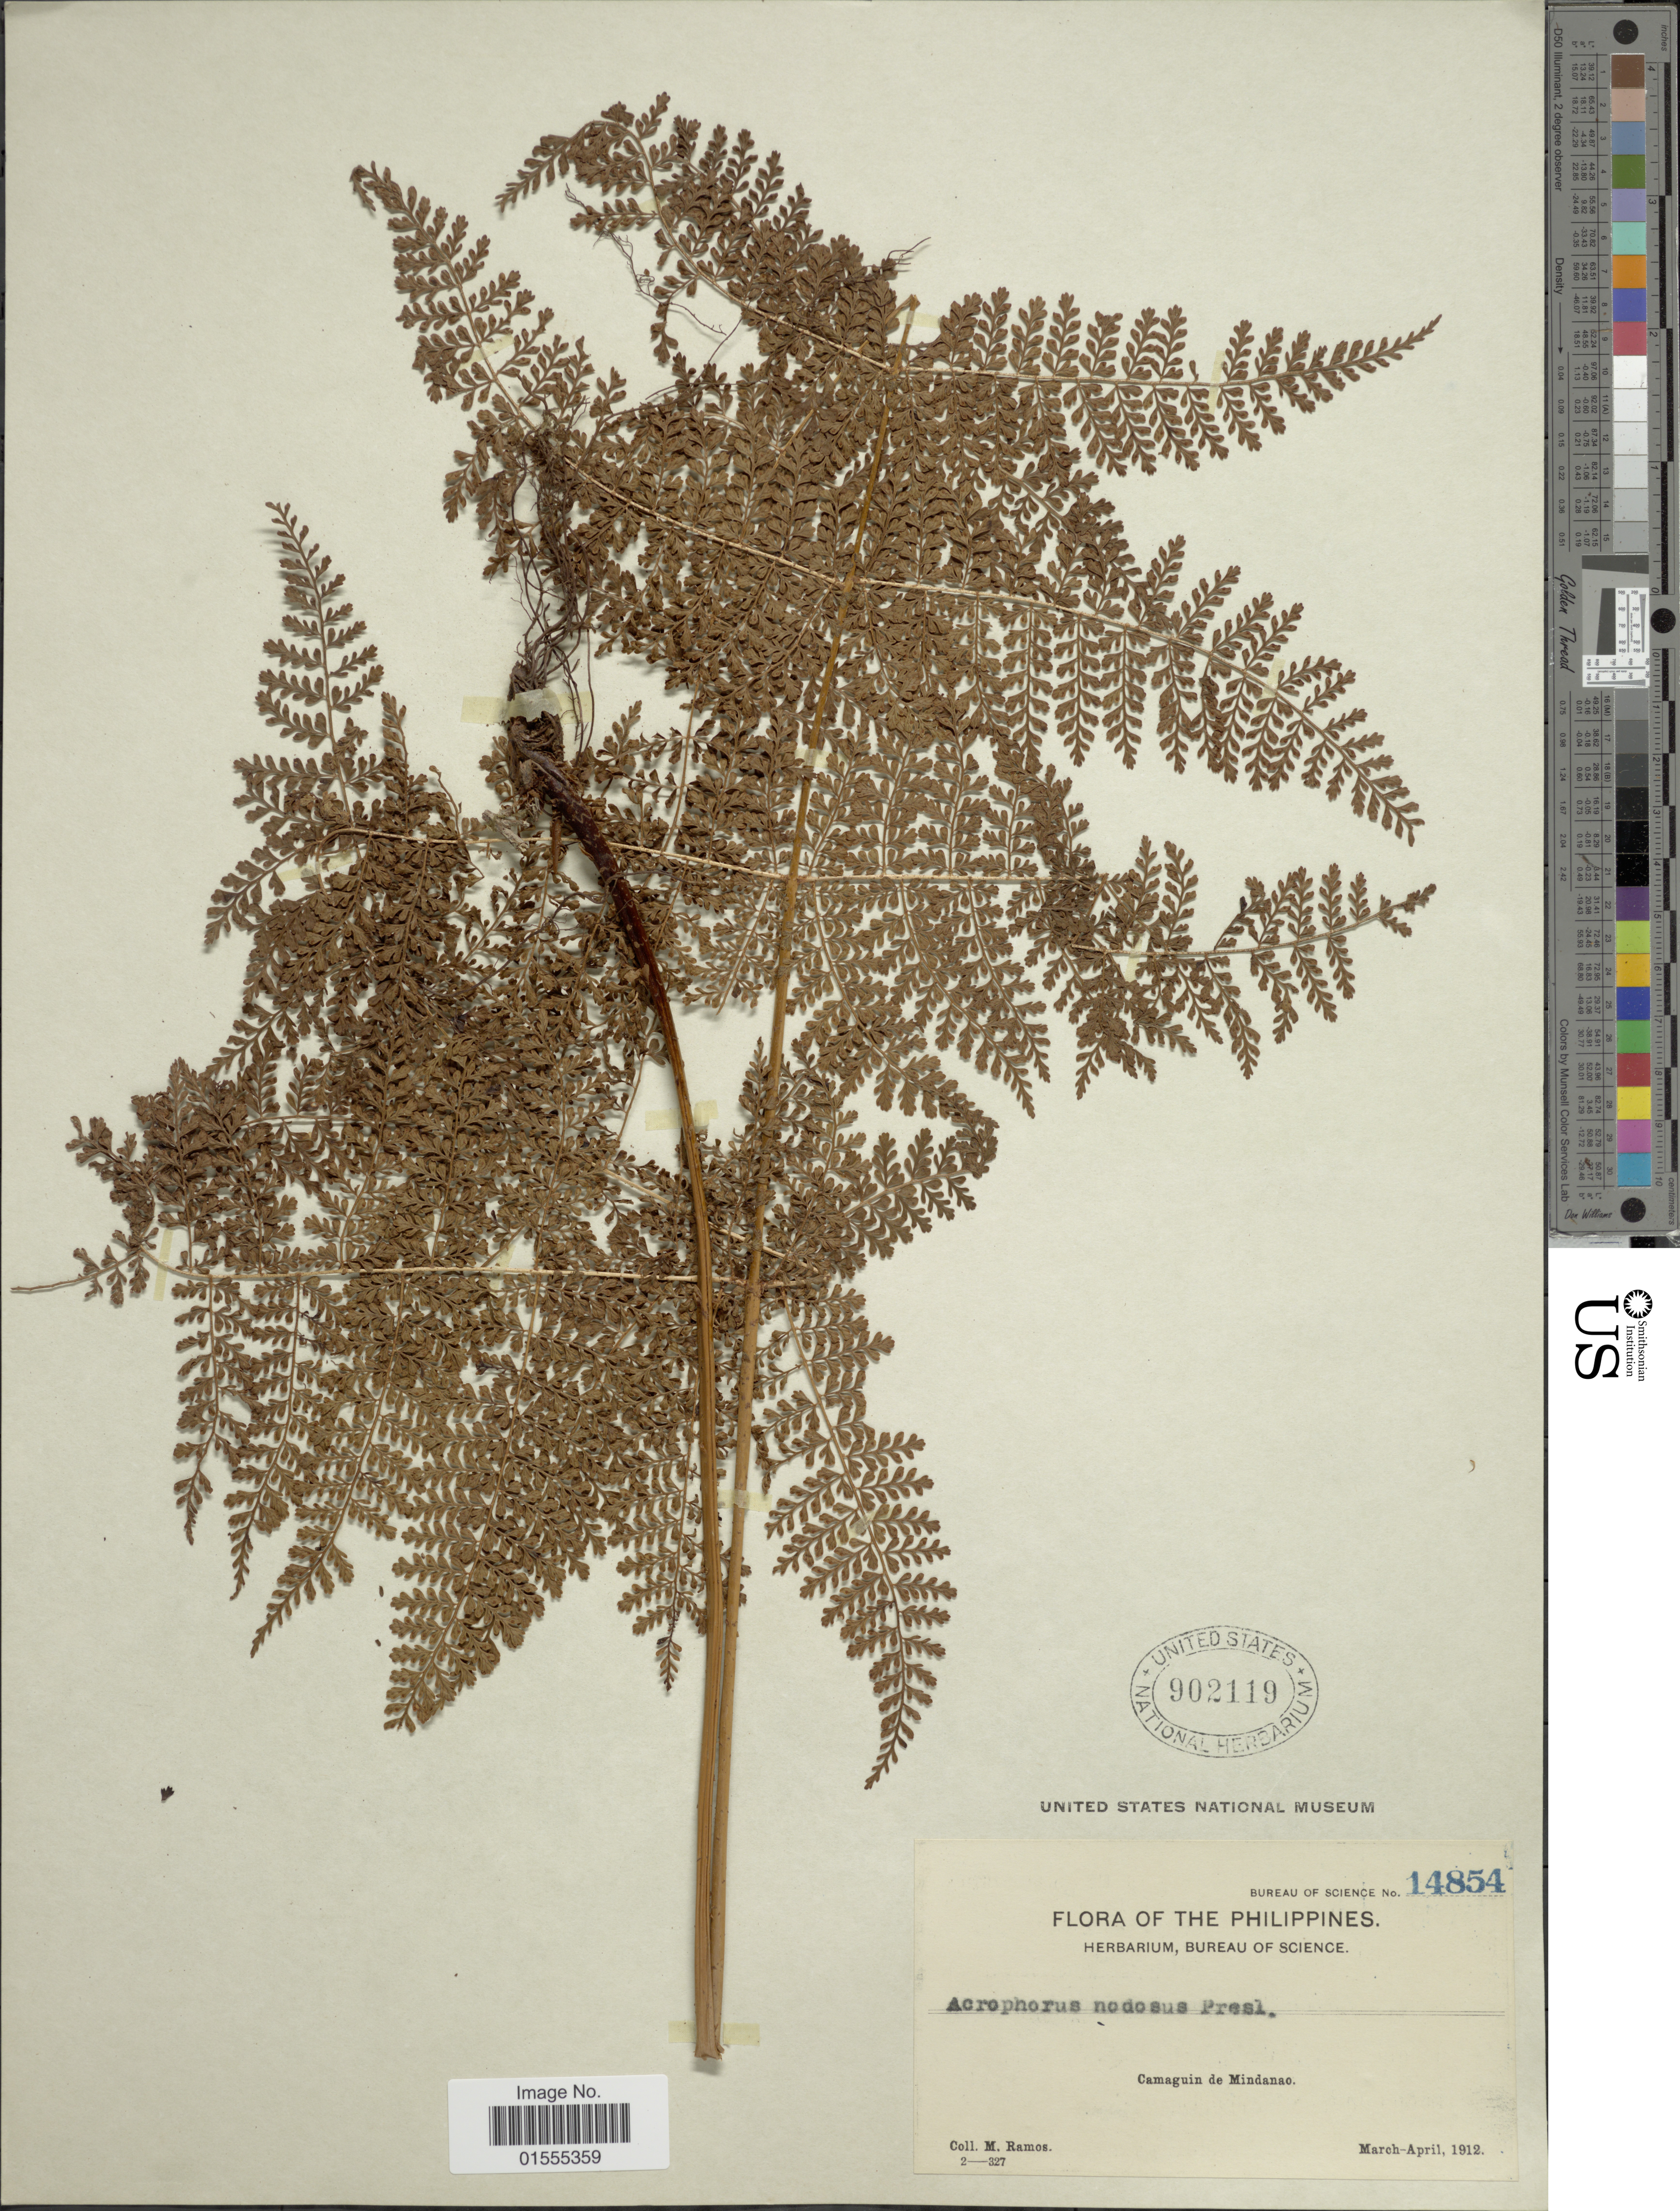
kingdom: Plantae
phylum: Tracheophyta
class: Polypodiopsida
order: Polypodiales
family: Dryopteridaceae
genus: Dryopteris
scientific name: Dryopteris nodosa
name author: (C. Presl) Li Bing Zhang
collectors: M. Ramos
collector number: Bureau of Science 14854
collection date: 1912-03/1912-04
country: Philippines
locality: Camaguin de Mindanao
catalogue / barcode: US 902119